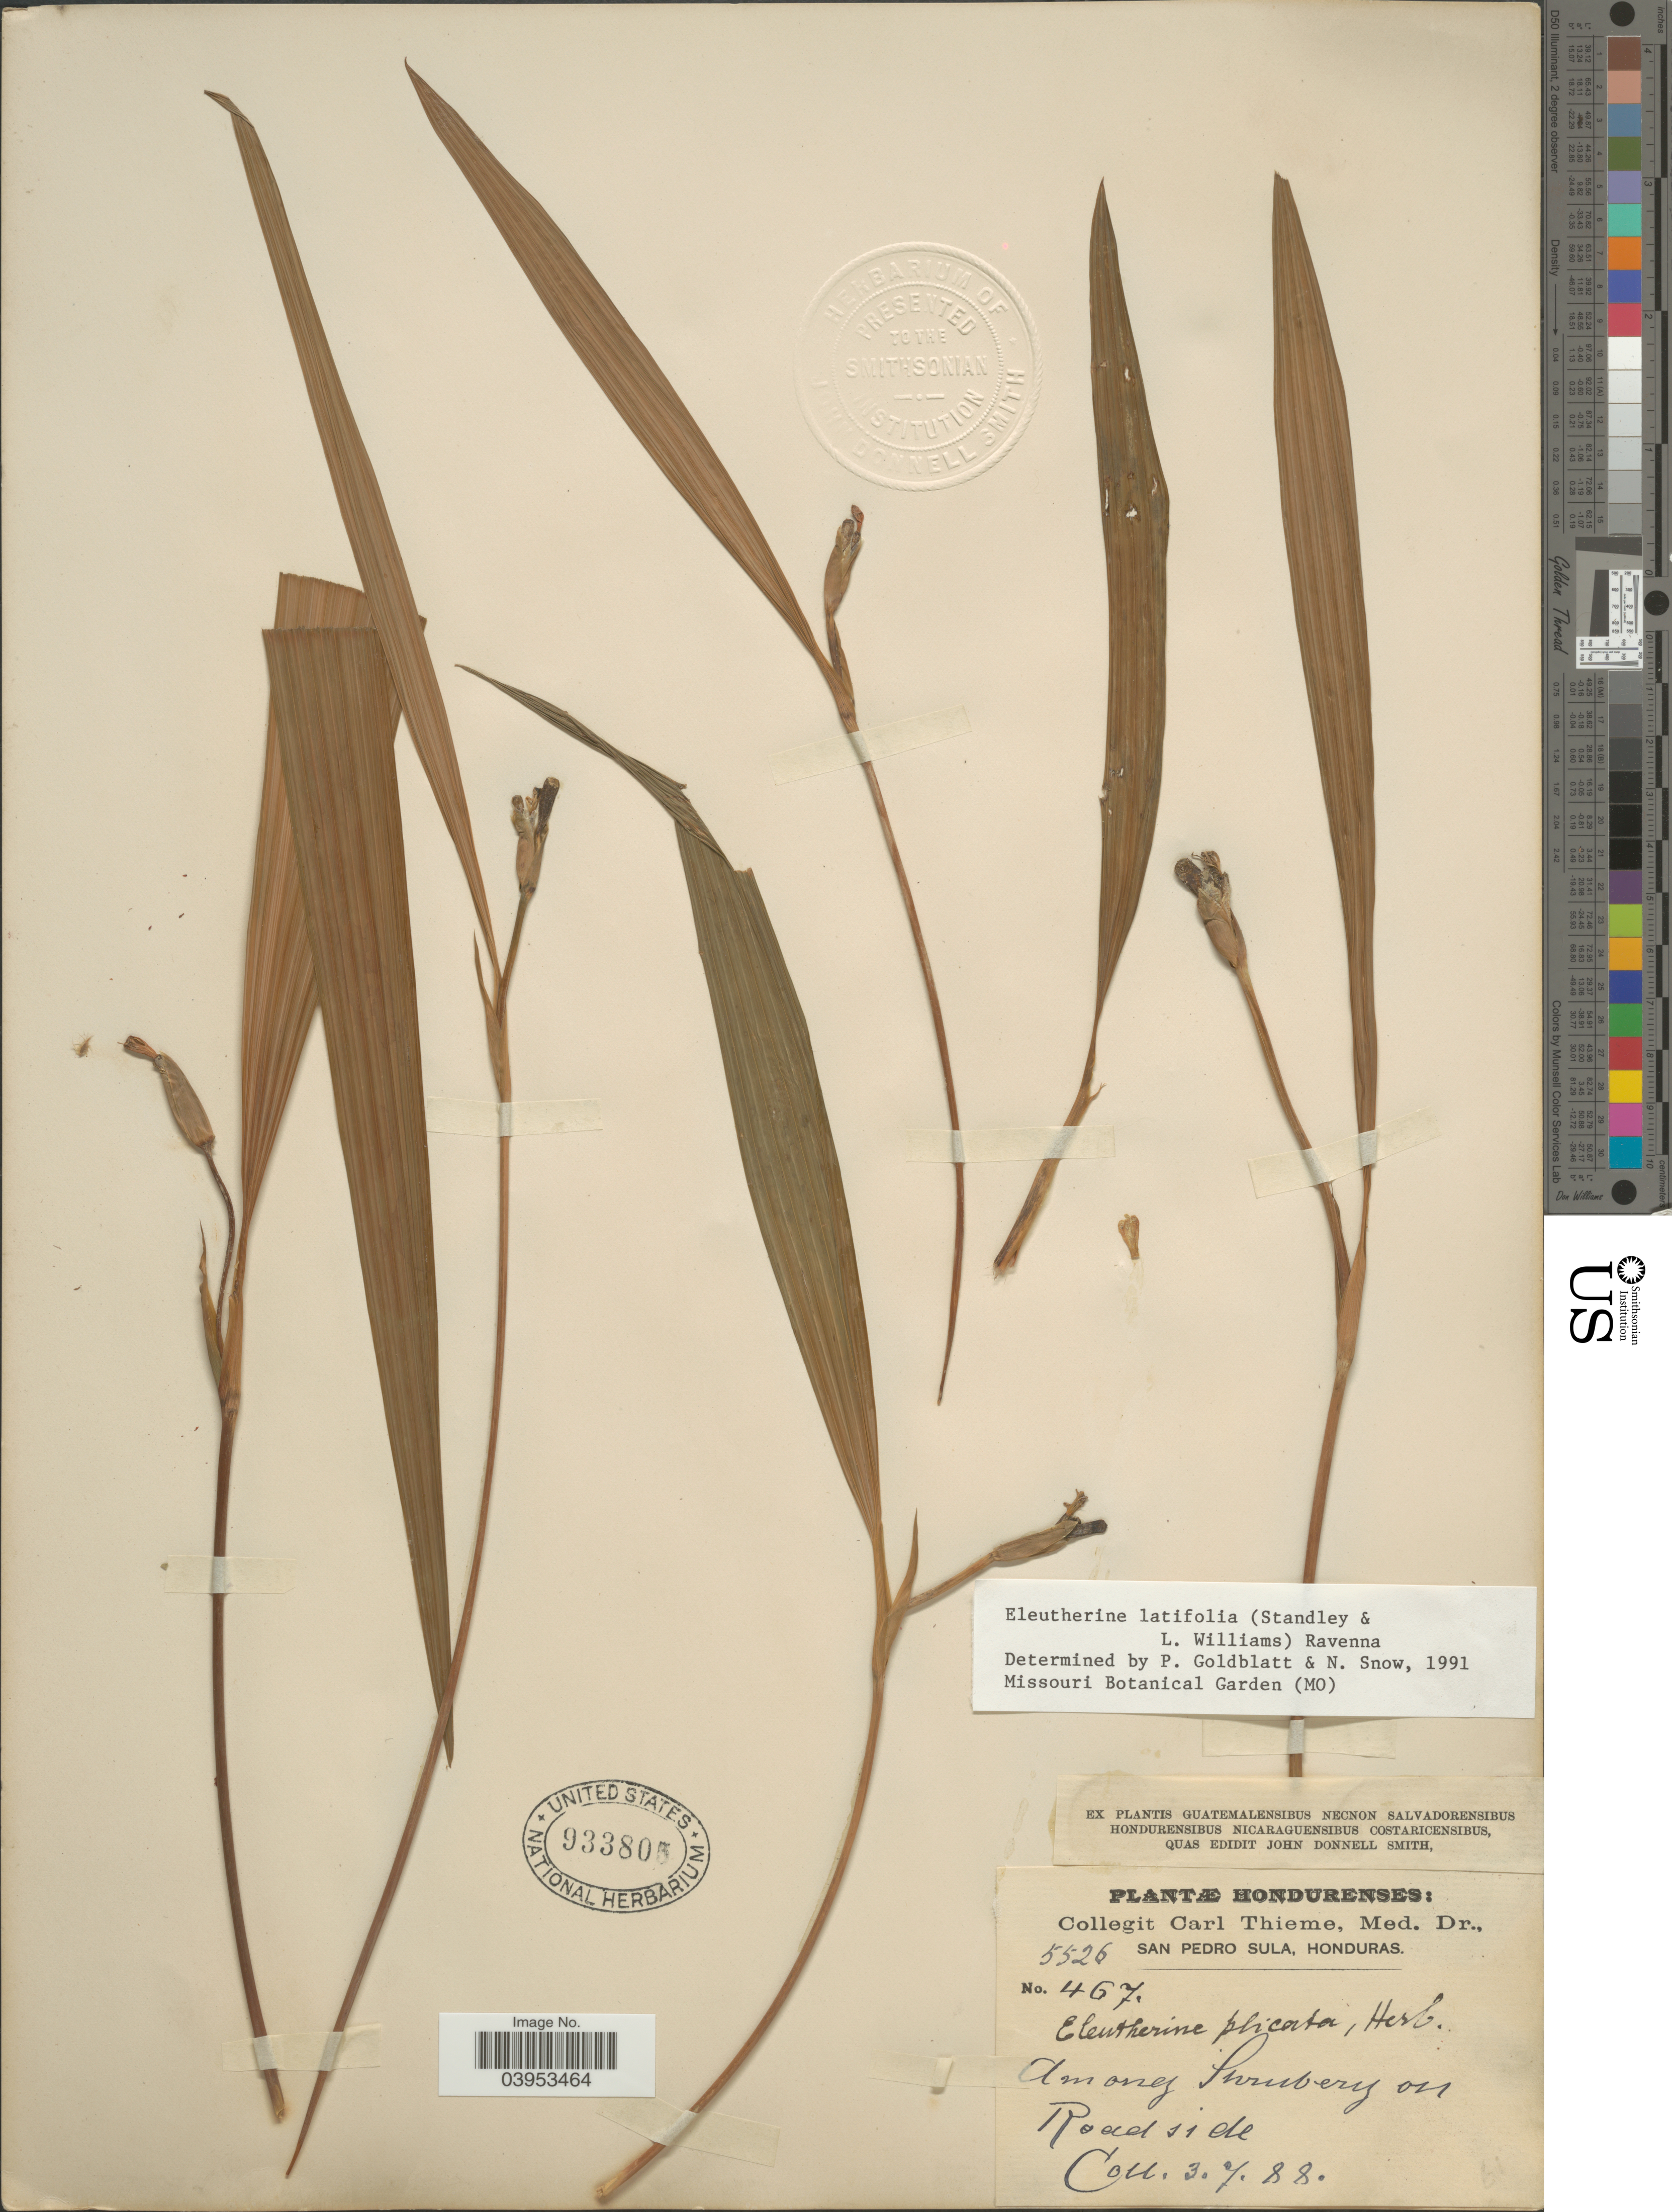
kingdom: Plantae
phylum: Tracheophyta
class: Liliopsida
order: Asparagales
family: Iridaceae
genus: Eleutherine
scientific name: Eleutherine latifolia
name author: (Standl. & L.O. Williams) Ravenna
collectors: C. Thieme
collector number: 5526/467 ?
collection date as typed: Transcribed d/m/y: 3/7/88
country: Honduras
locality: San Pedro Sula.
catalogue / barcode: US 933805